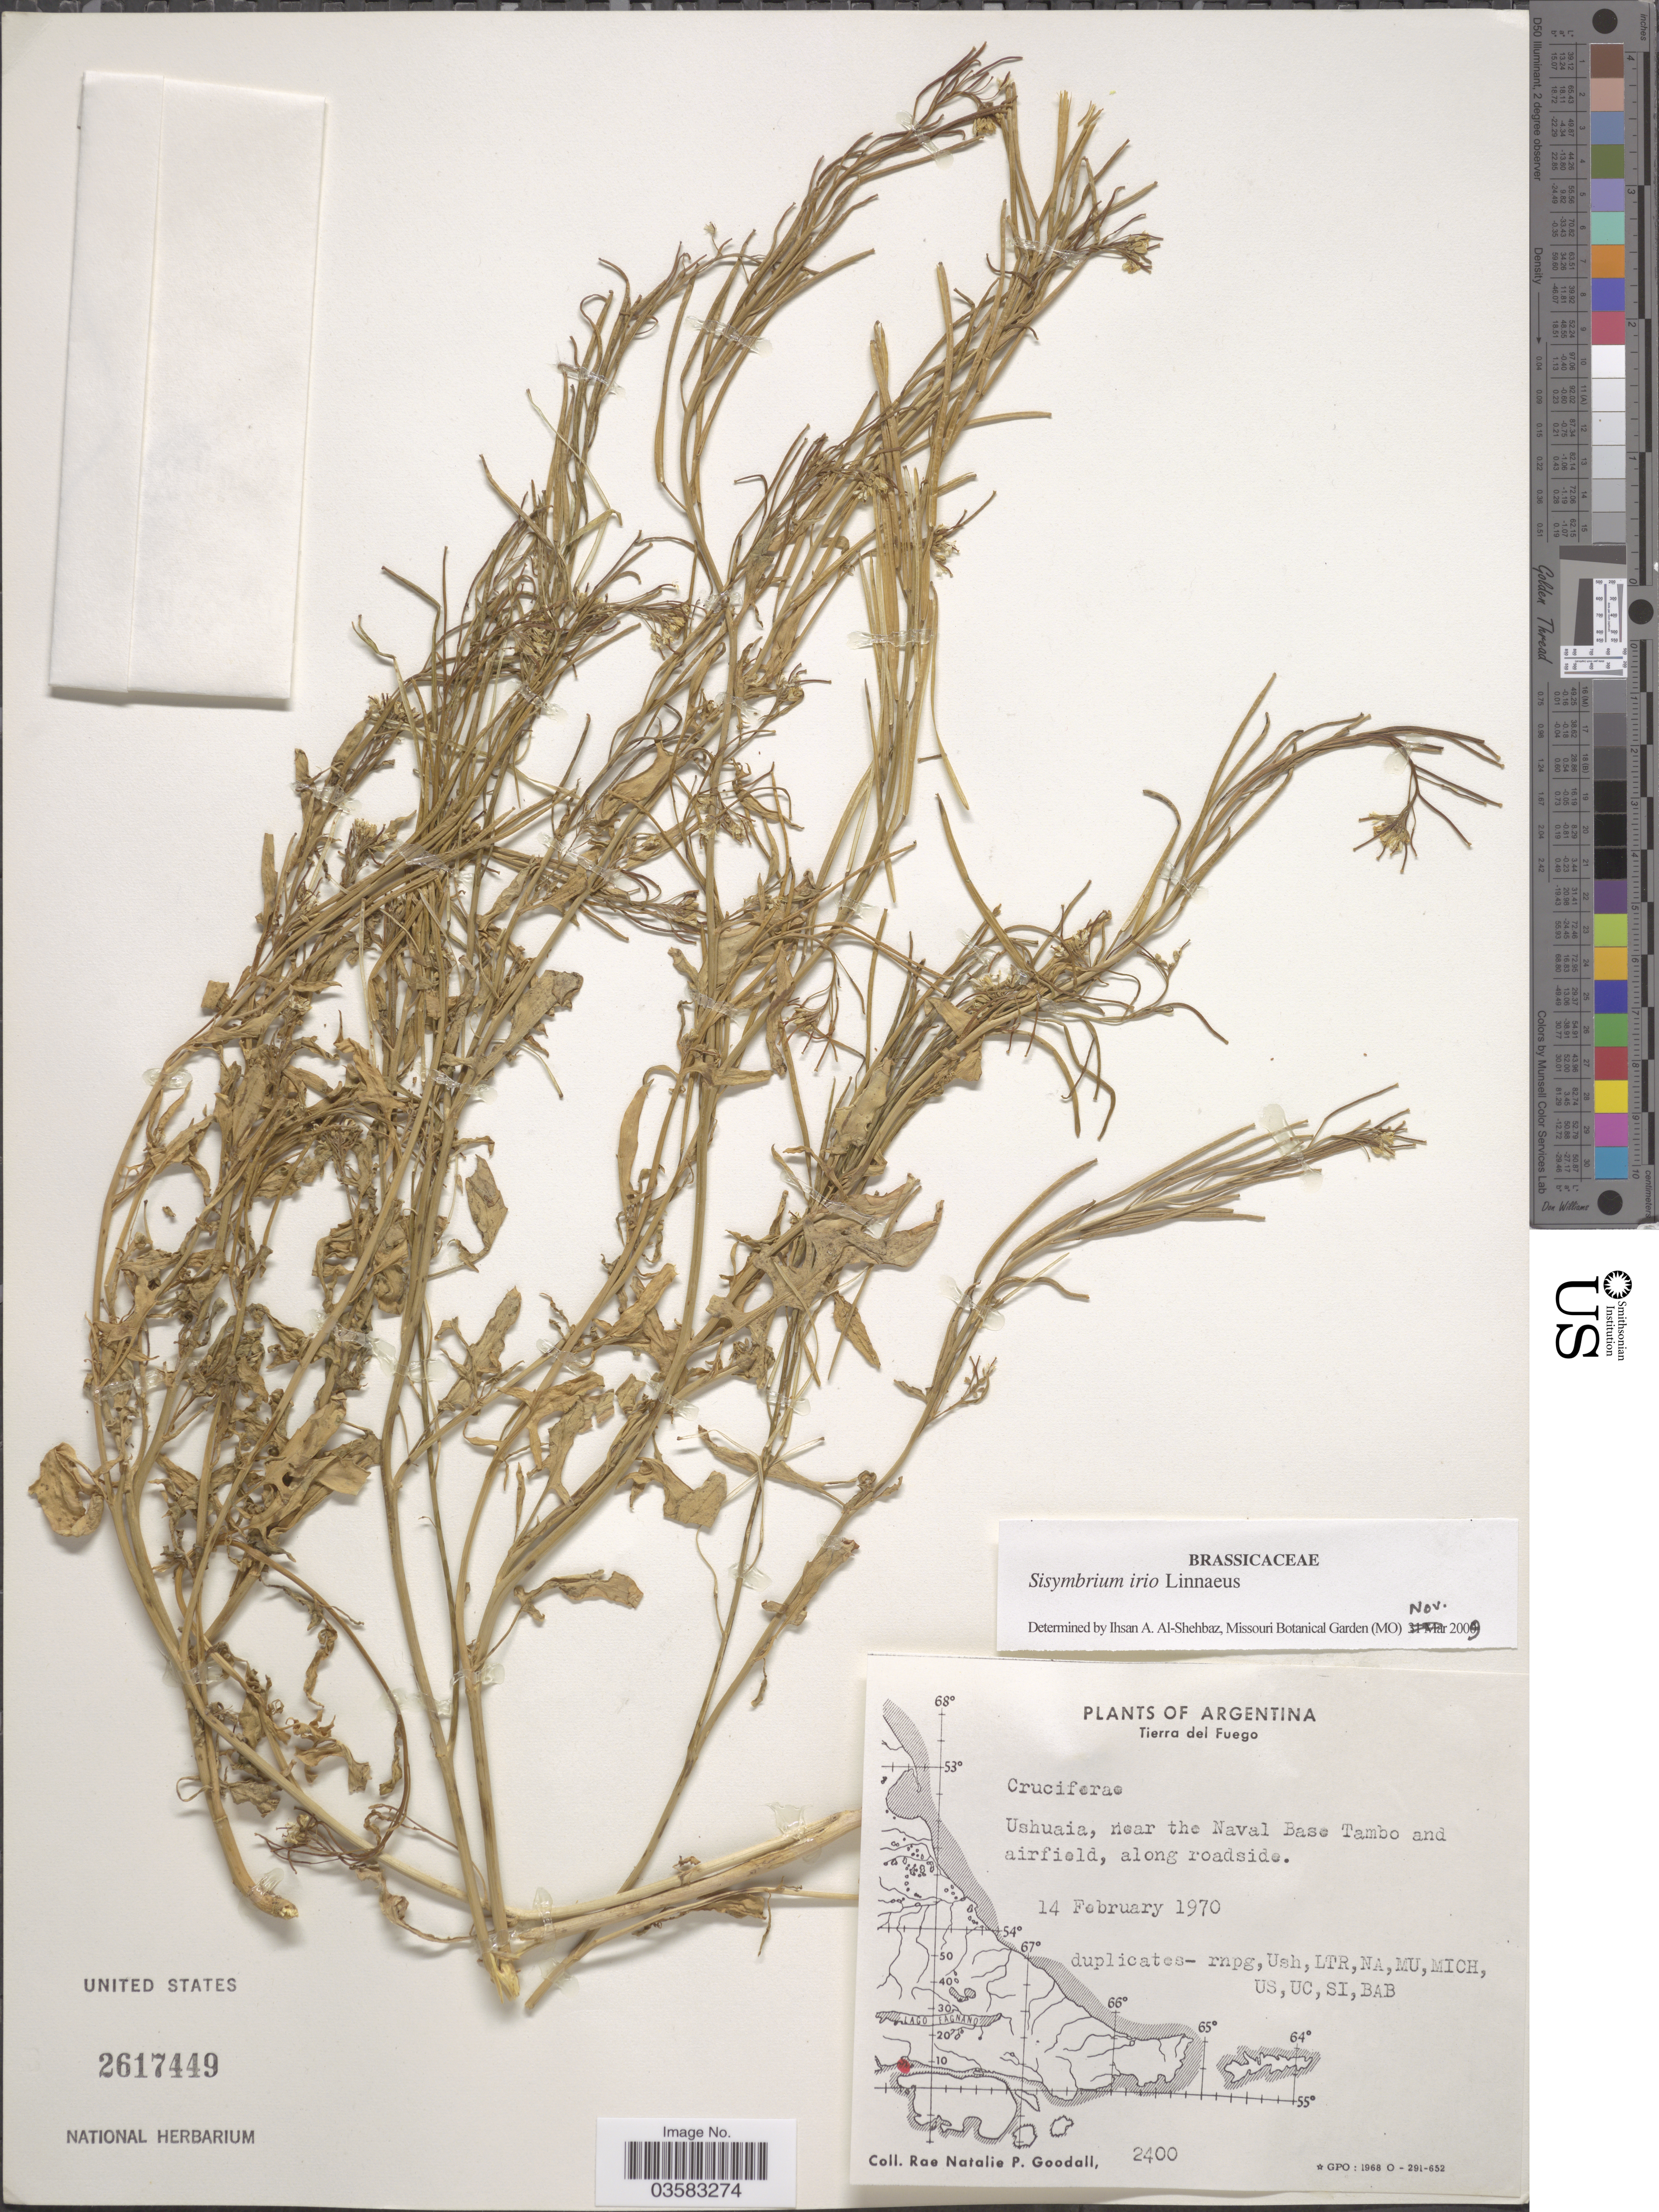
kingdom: Plantae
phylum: Tracheophyta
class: Magnoliopsida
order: Brassicales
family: Brassicaceae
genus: Sisymbrium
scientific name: Sisymbrium irio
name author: L.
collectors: R. Goodall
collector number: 2400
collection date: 1970-02-14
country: Argentina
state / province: Tierra del Fuego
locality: Ushuaia, near the Naval Base Tambo and airfield, along roadside.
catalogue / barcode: US 2617449